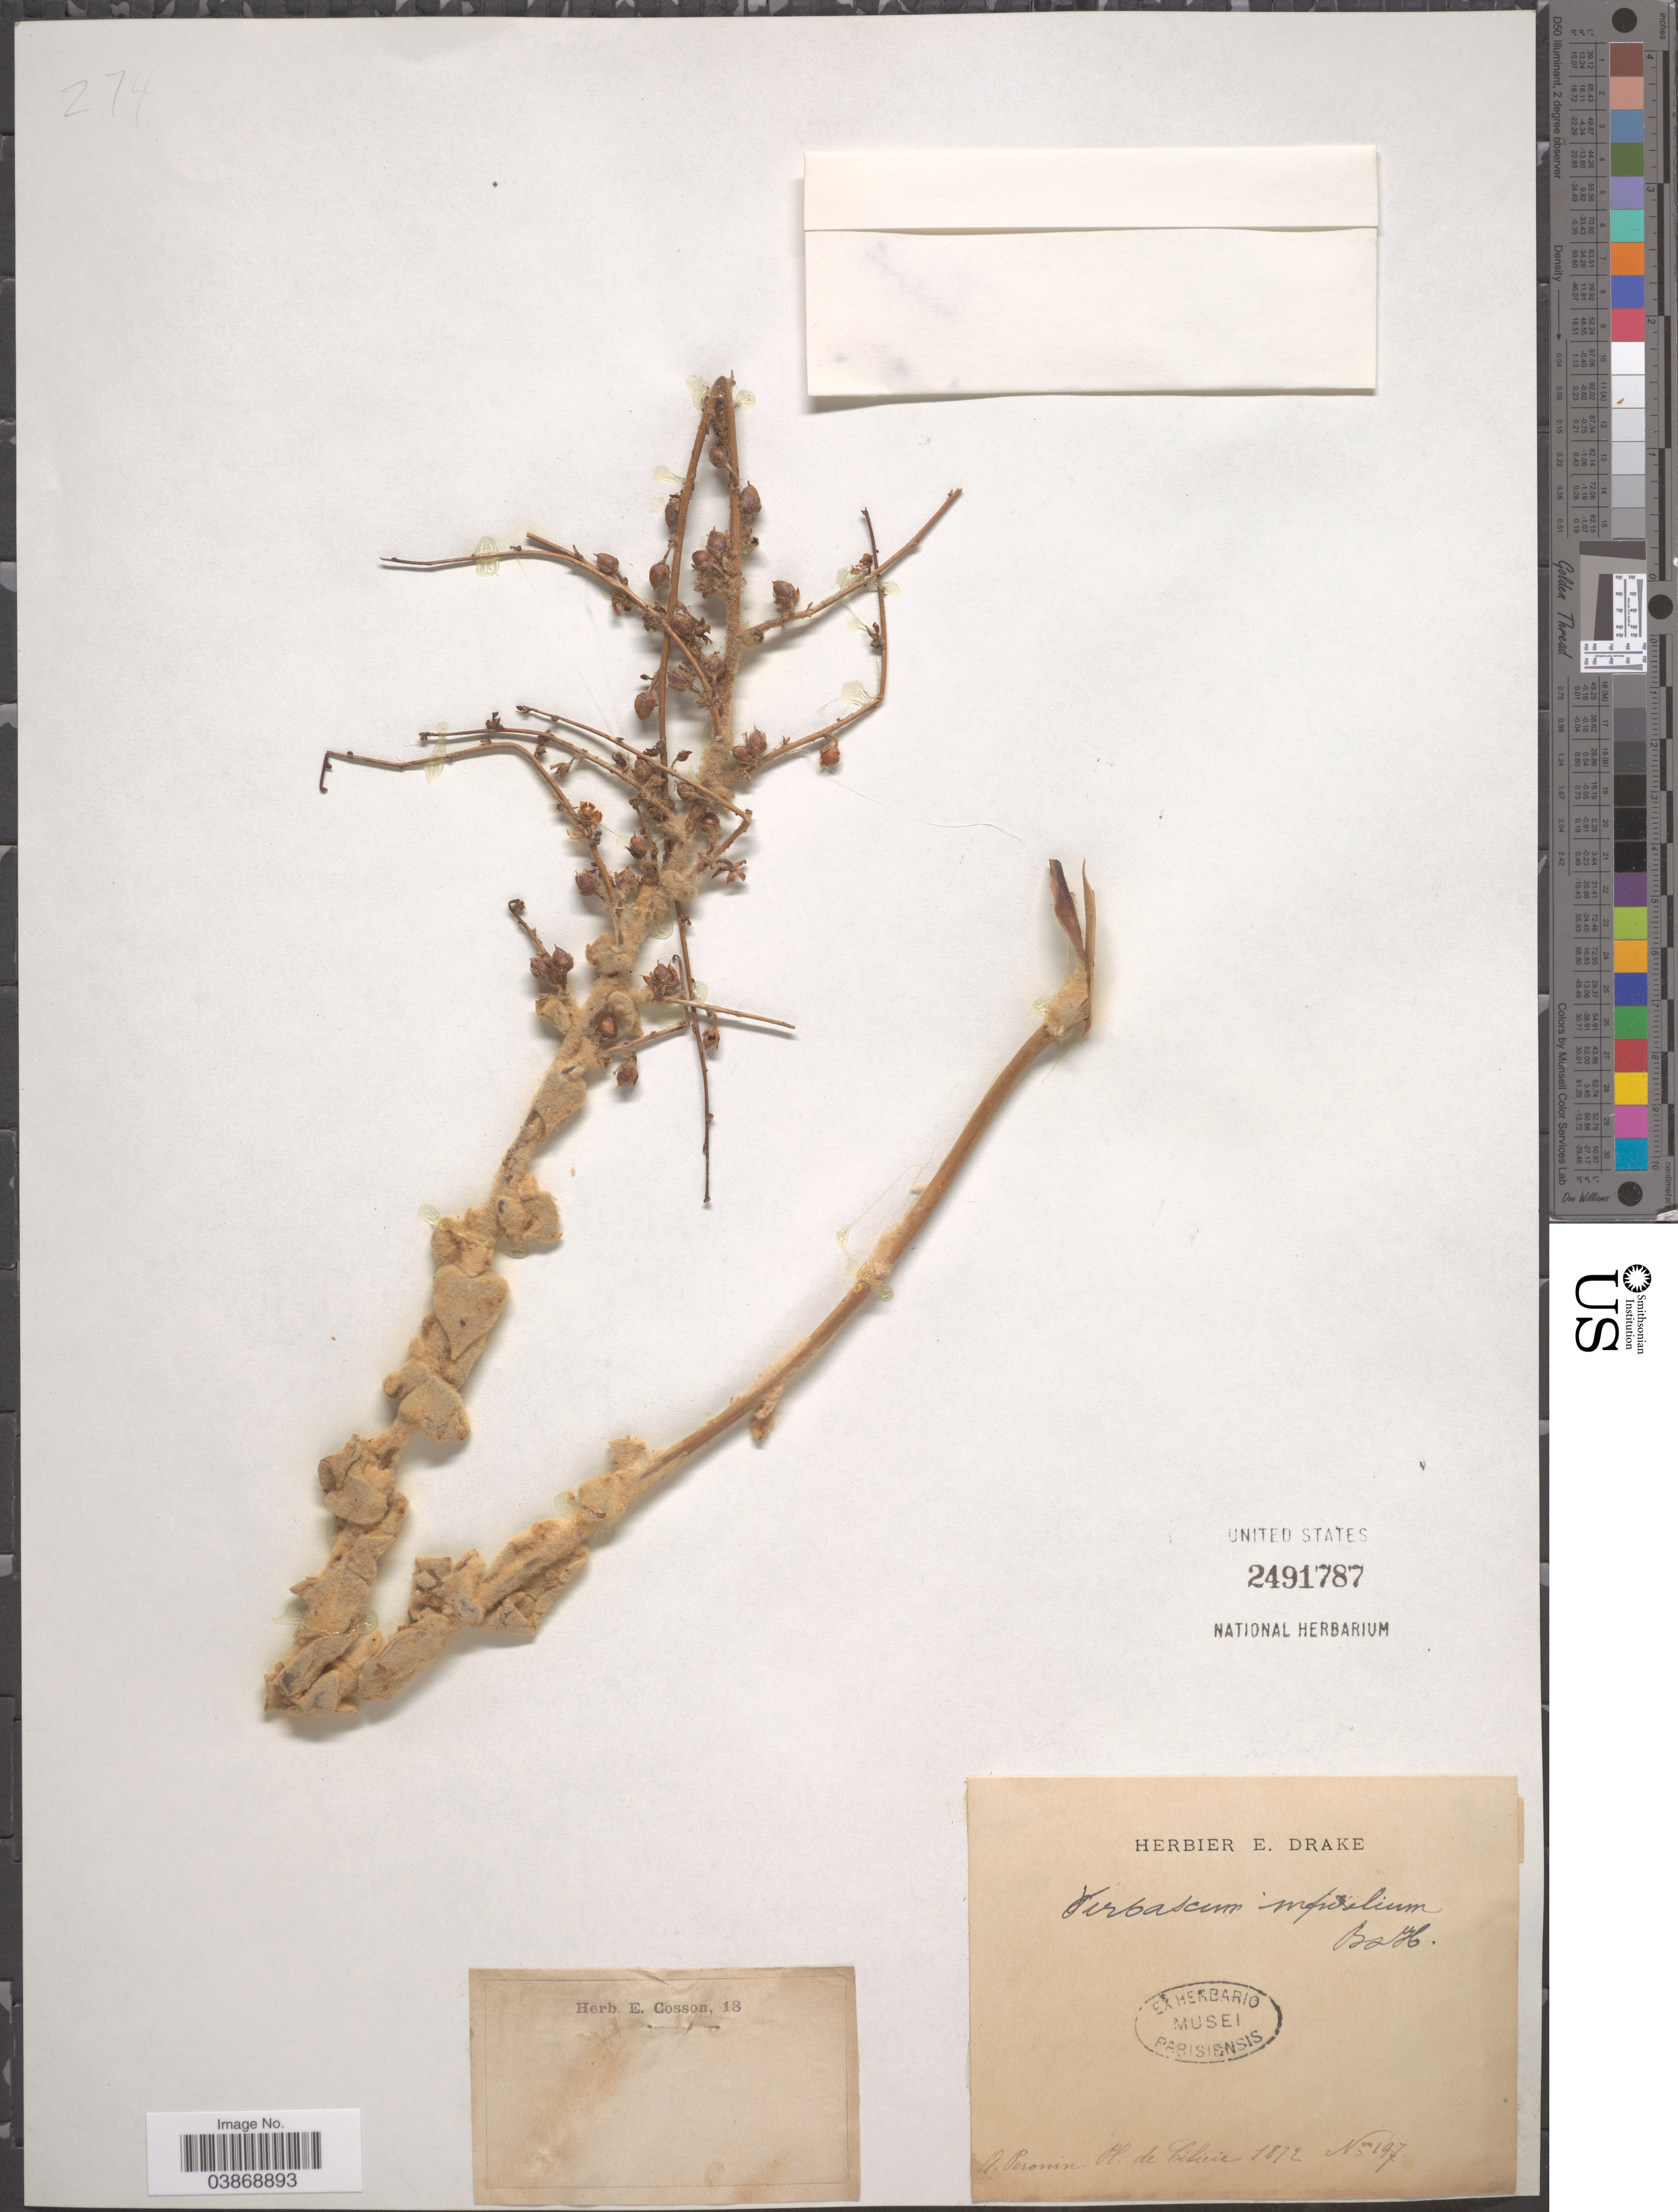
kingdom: Plantae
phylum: Tracheophyta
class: Magnoliopsida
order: Lamiales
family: Scrophulariaceae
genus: Verbascum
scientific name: Verbascum infidelium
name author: Boiss. & Hausskn.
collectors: A. Péronin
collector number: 197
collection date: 1872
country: Turkey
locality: Cilicie.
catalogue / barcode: US 2491787